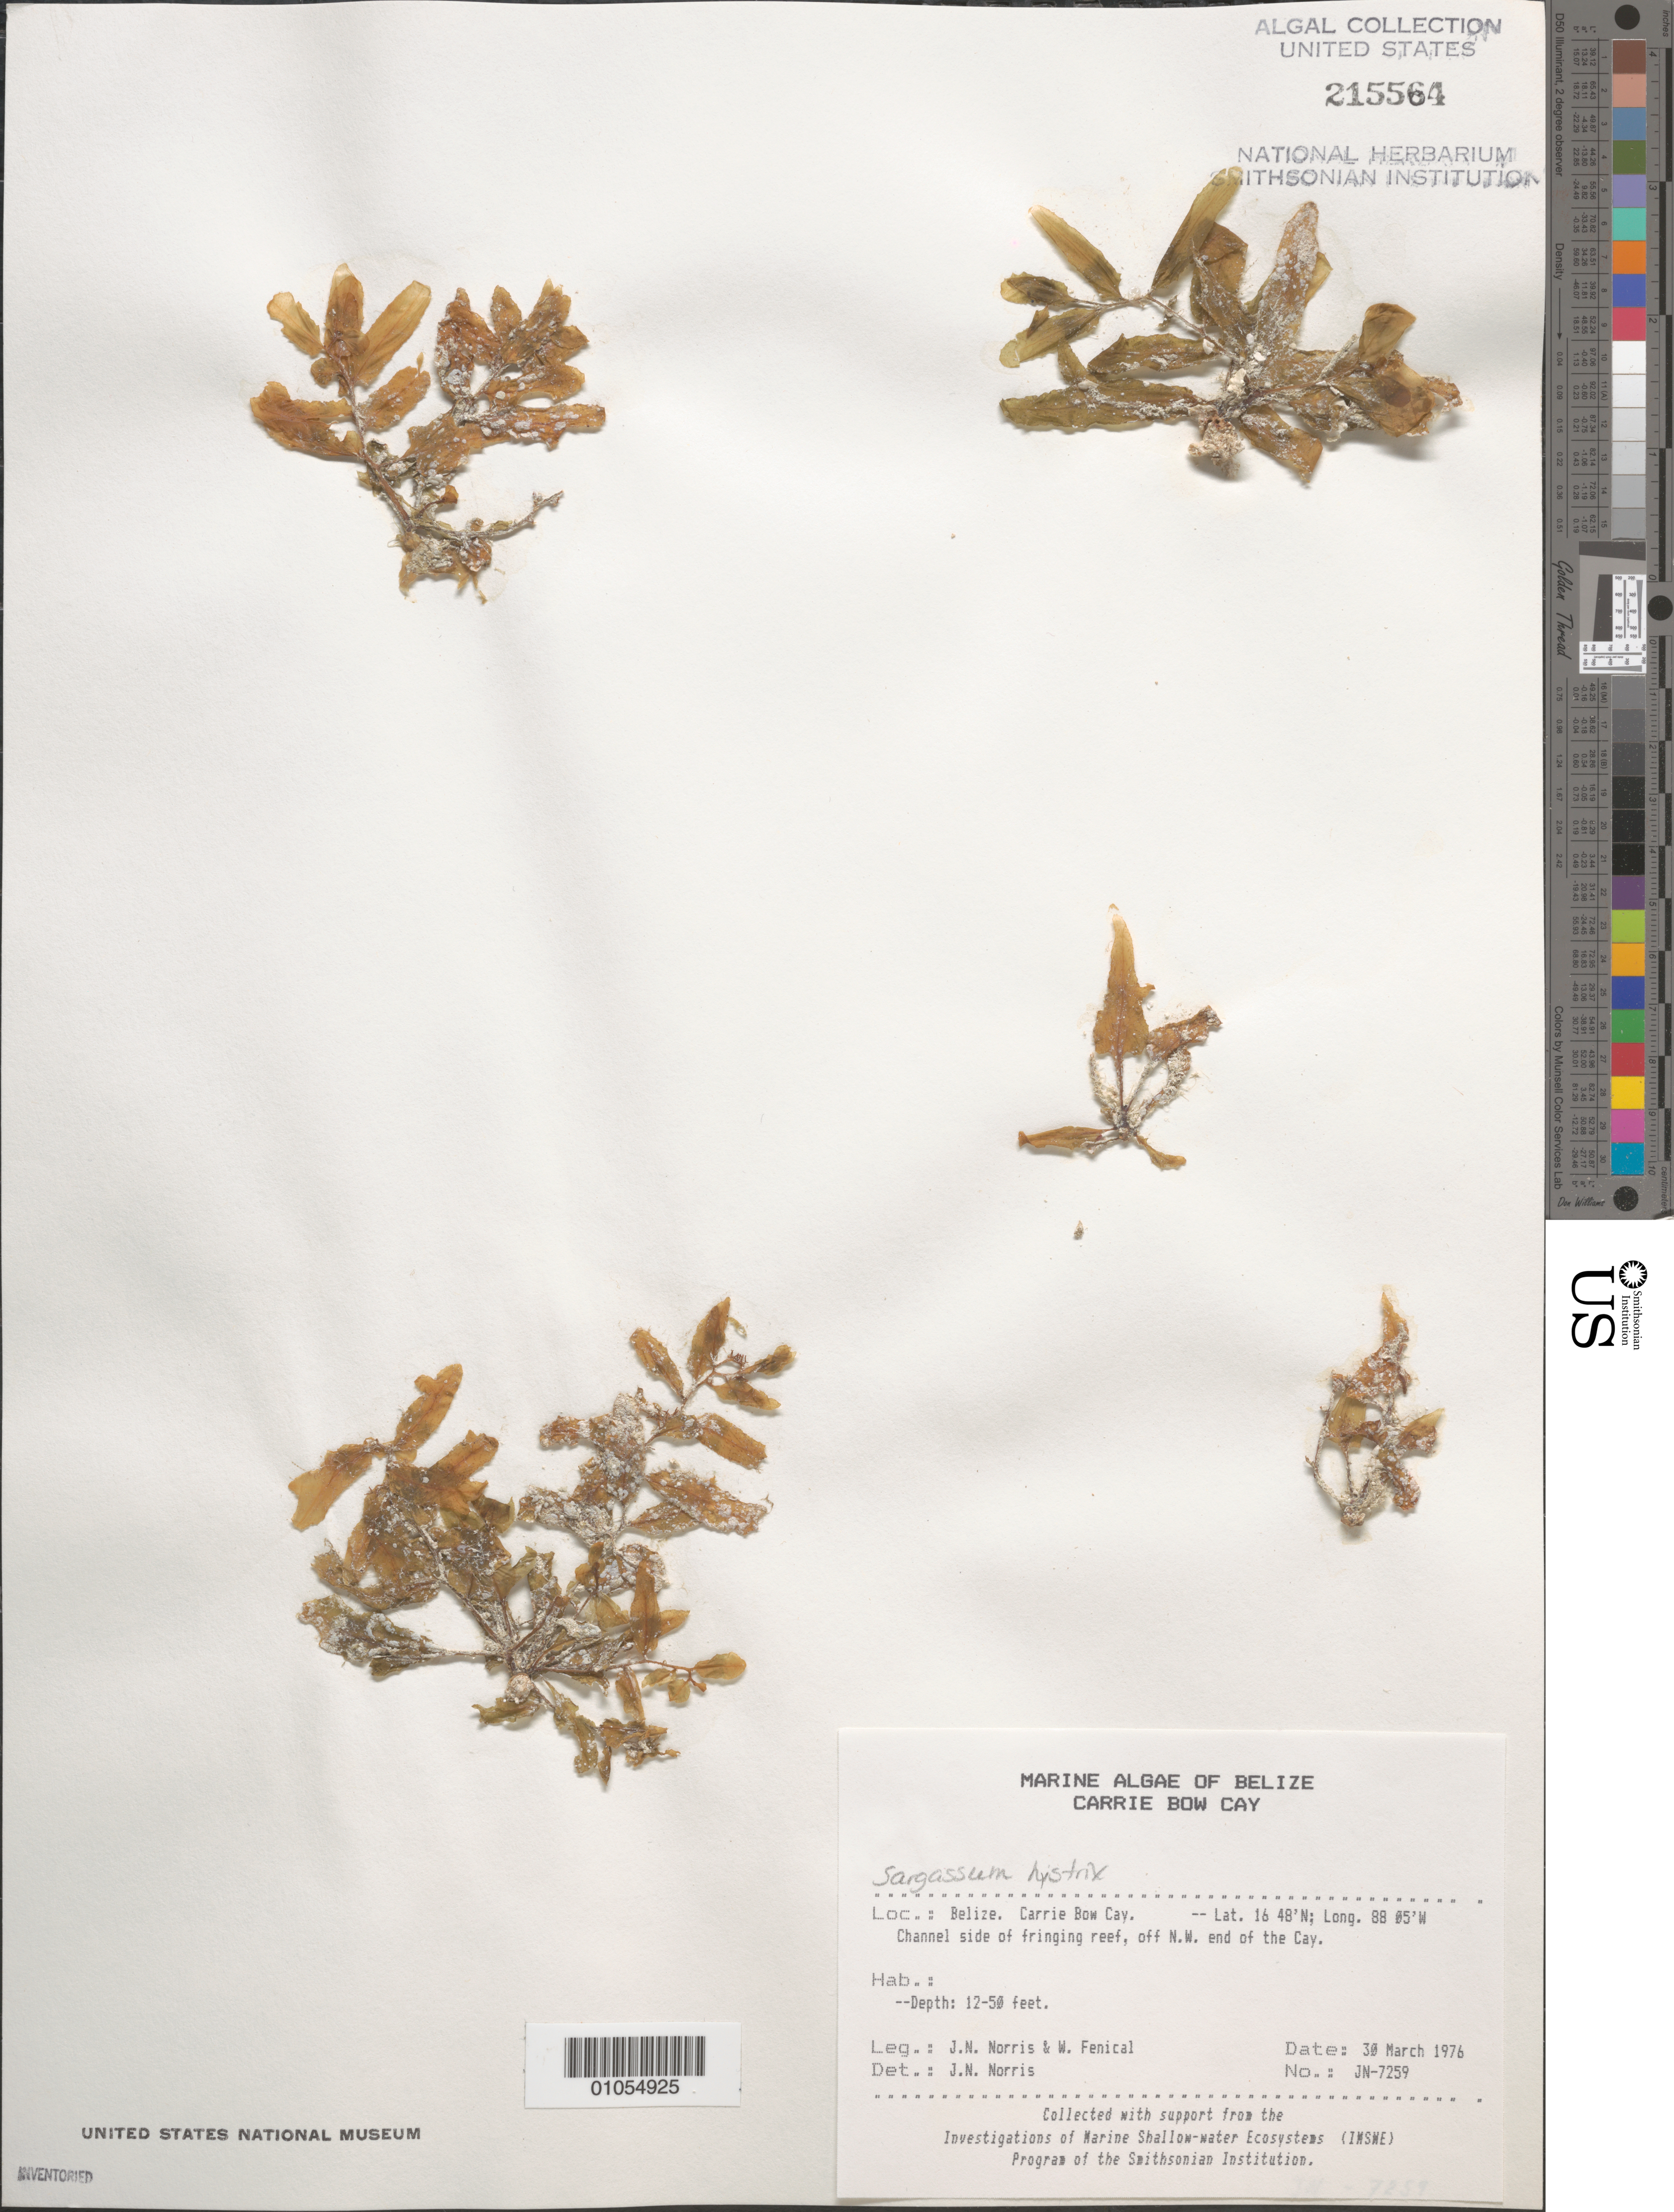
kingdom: Chromista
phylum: Ochrophyta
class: Phaeophyceae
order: Fucales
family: Sargassaceae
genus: Sargassum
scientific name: Sargassum hystrix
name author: J. Agardh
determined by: Norris, James N.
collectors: J. N. Norris & W. Fenical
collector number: JN-7259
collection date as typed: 30 Mar 1976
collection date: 1976-03-30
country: Belize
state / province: Stann Creek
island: Carrie Bow Cay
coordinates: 16 48'N, 88 05'W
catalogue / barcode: US 215564